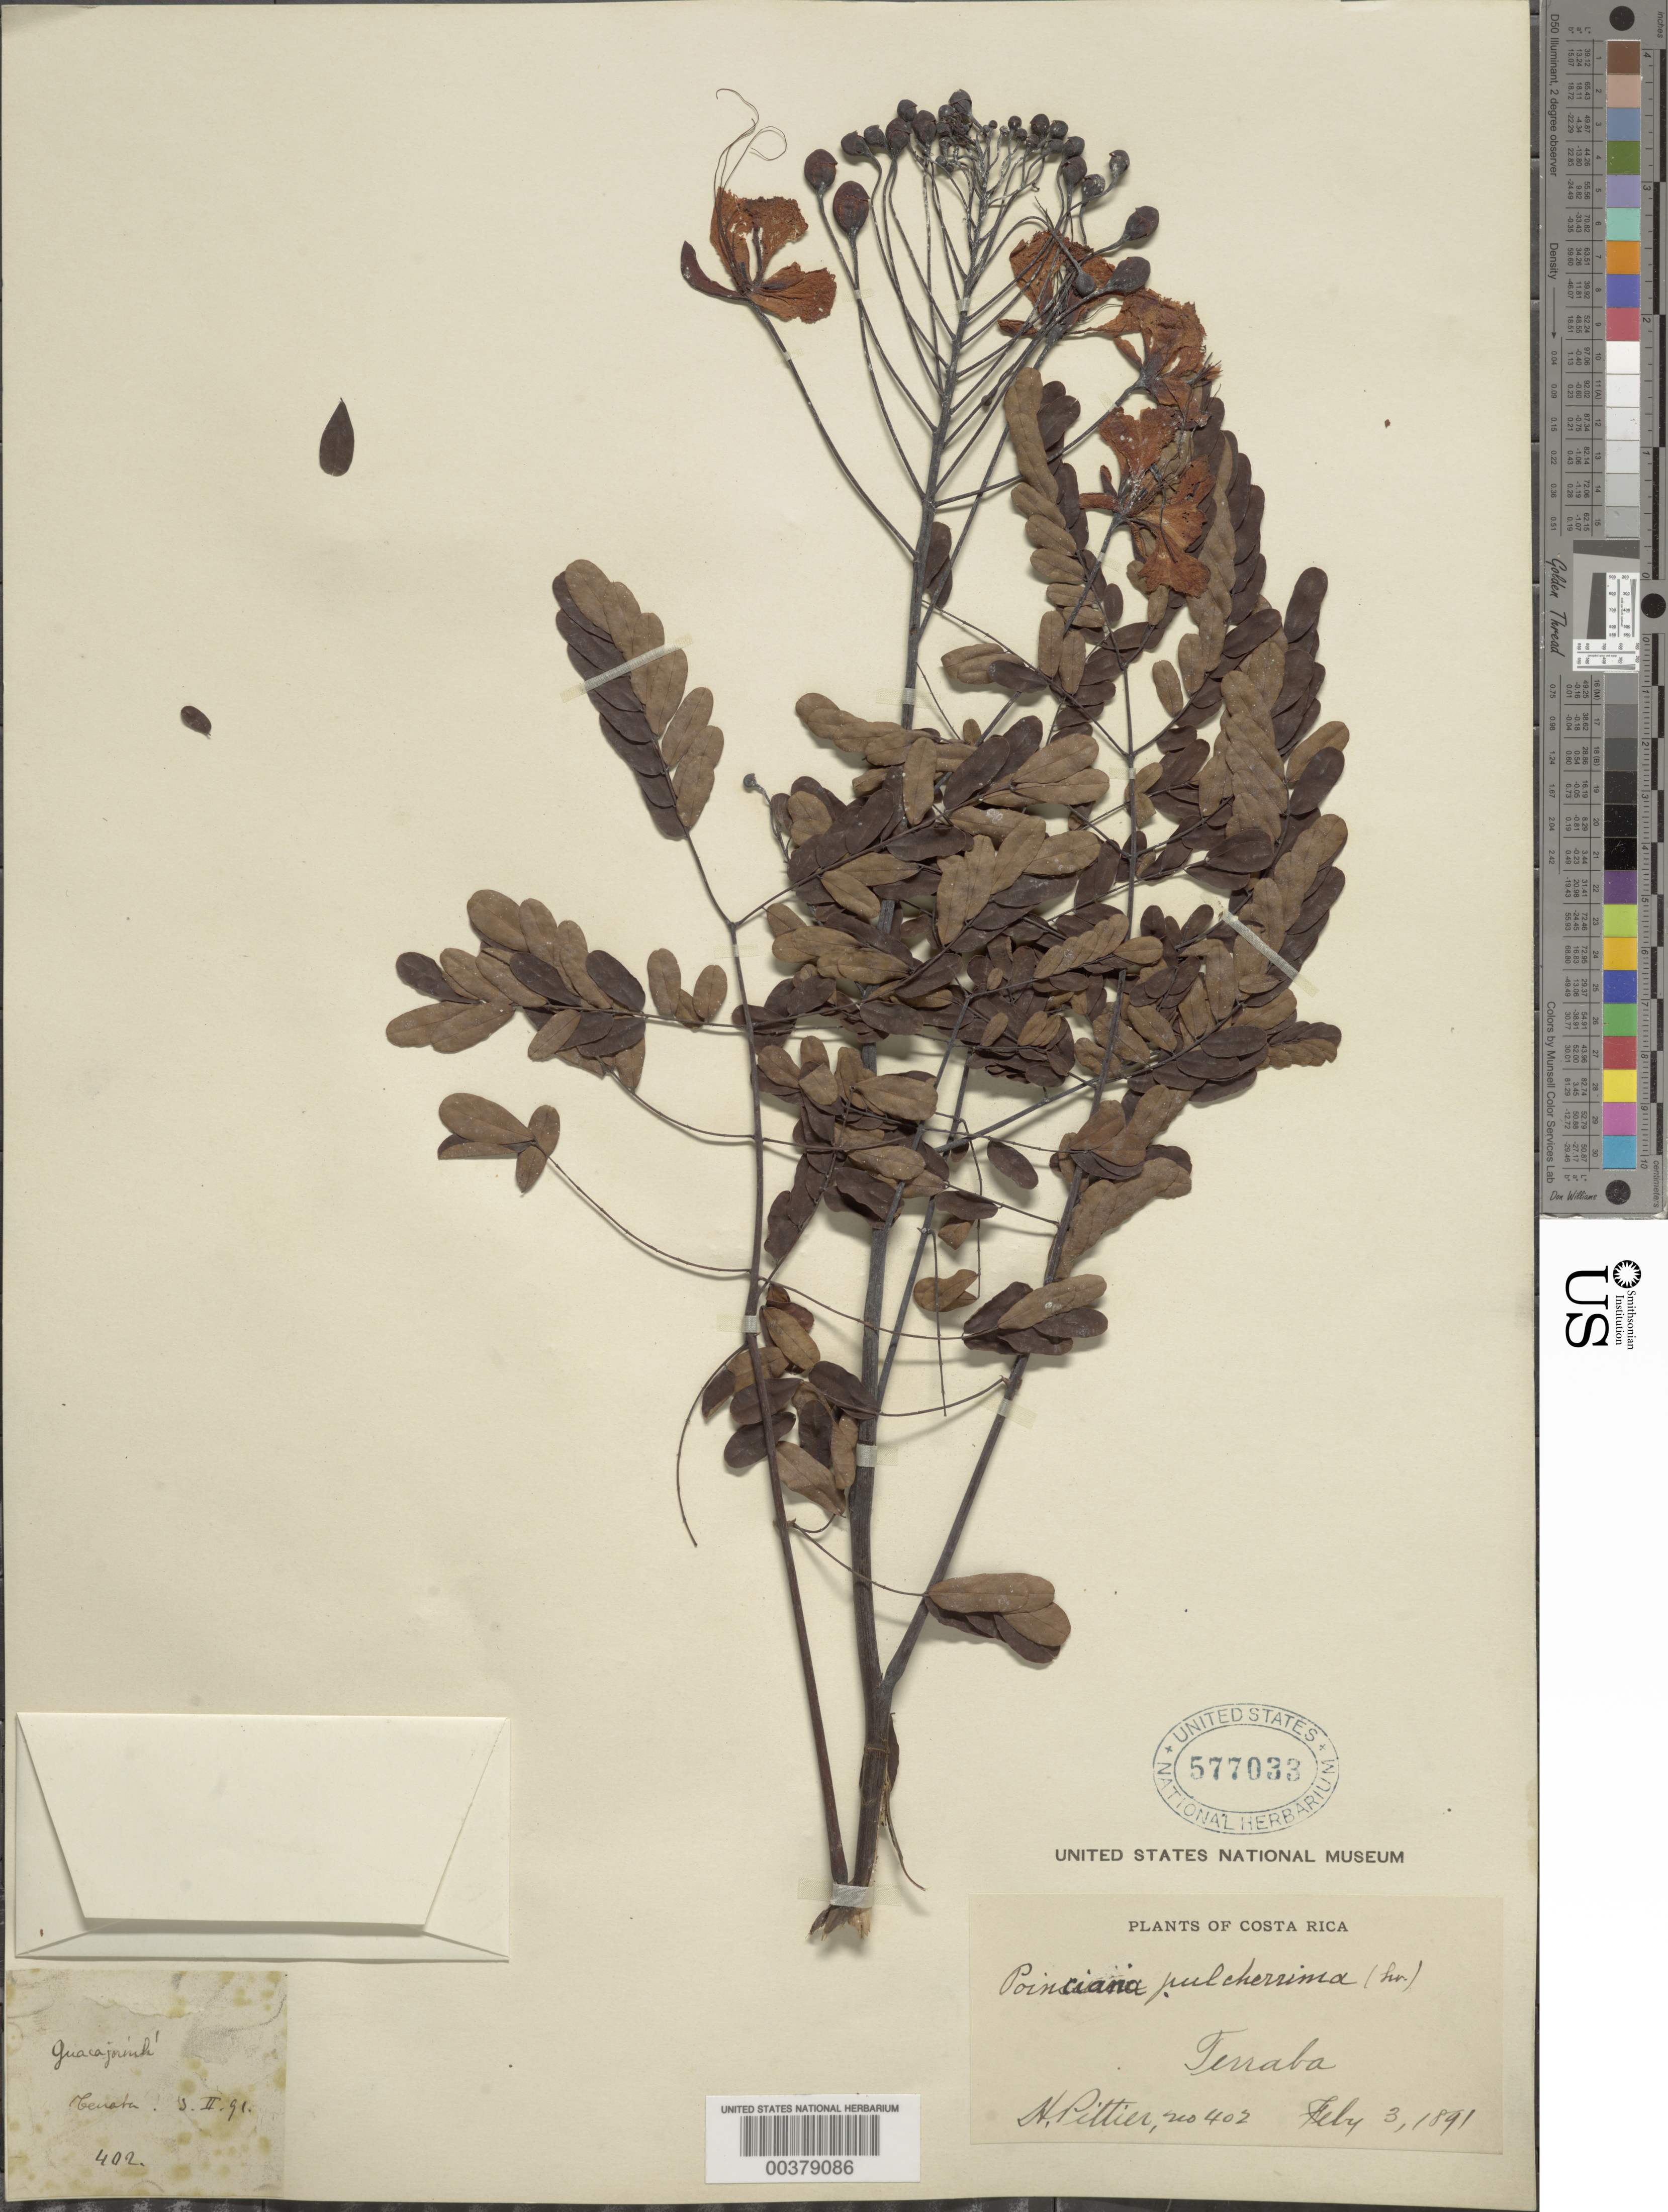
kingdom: Plantae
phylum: Tracheophyta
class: Magnoliopsida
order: Fabales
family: Fabaceae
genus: Caesalpinia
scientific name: Caesalpinia pulcherrima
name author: (L.) Sw.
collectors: H. F. Pittier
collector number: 402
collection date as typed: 03 Feb 1891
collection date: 1891-02-03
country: Costa Rica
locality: Terraba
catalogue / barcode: US 577033